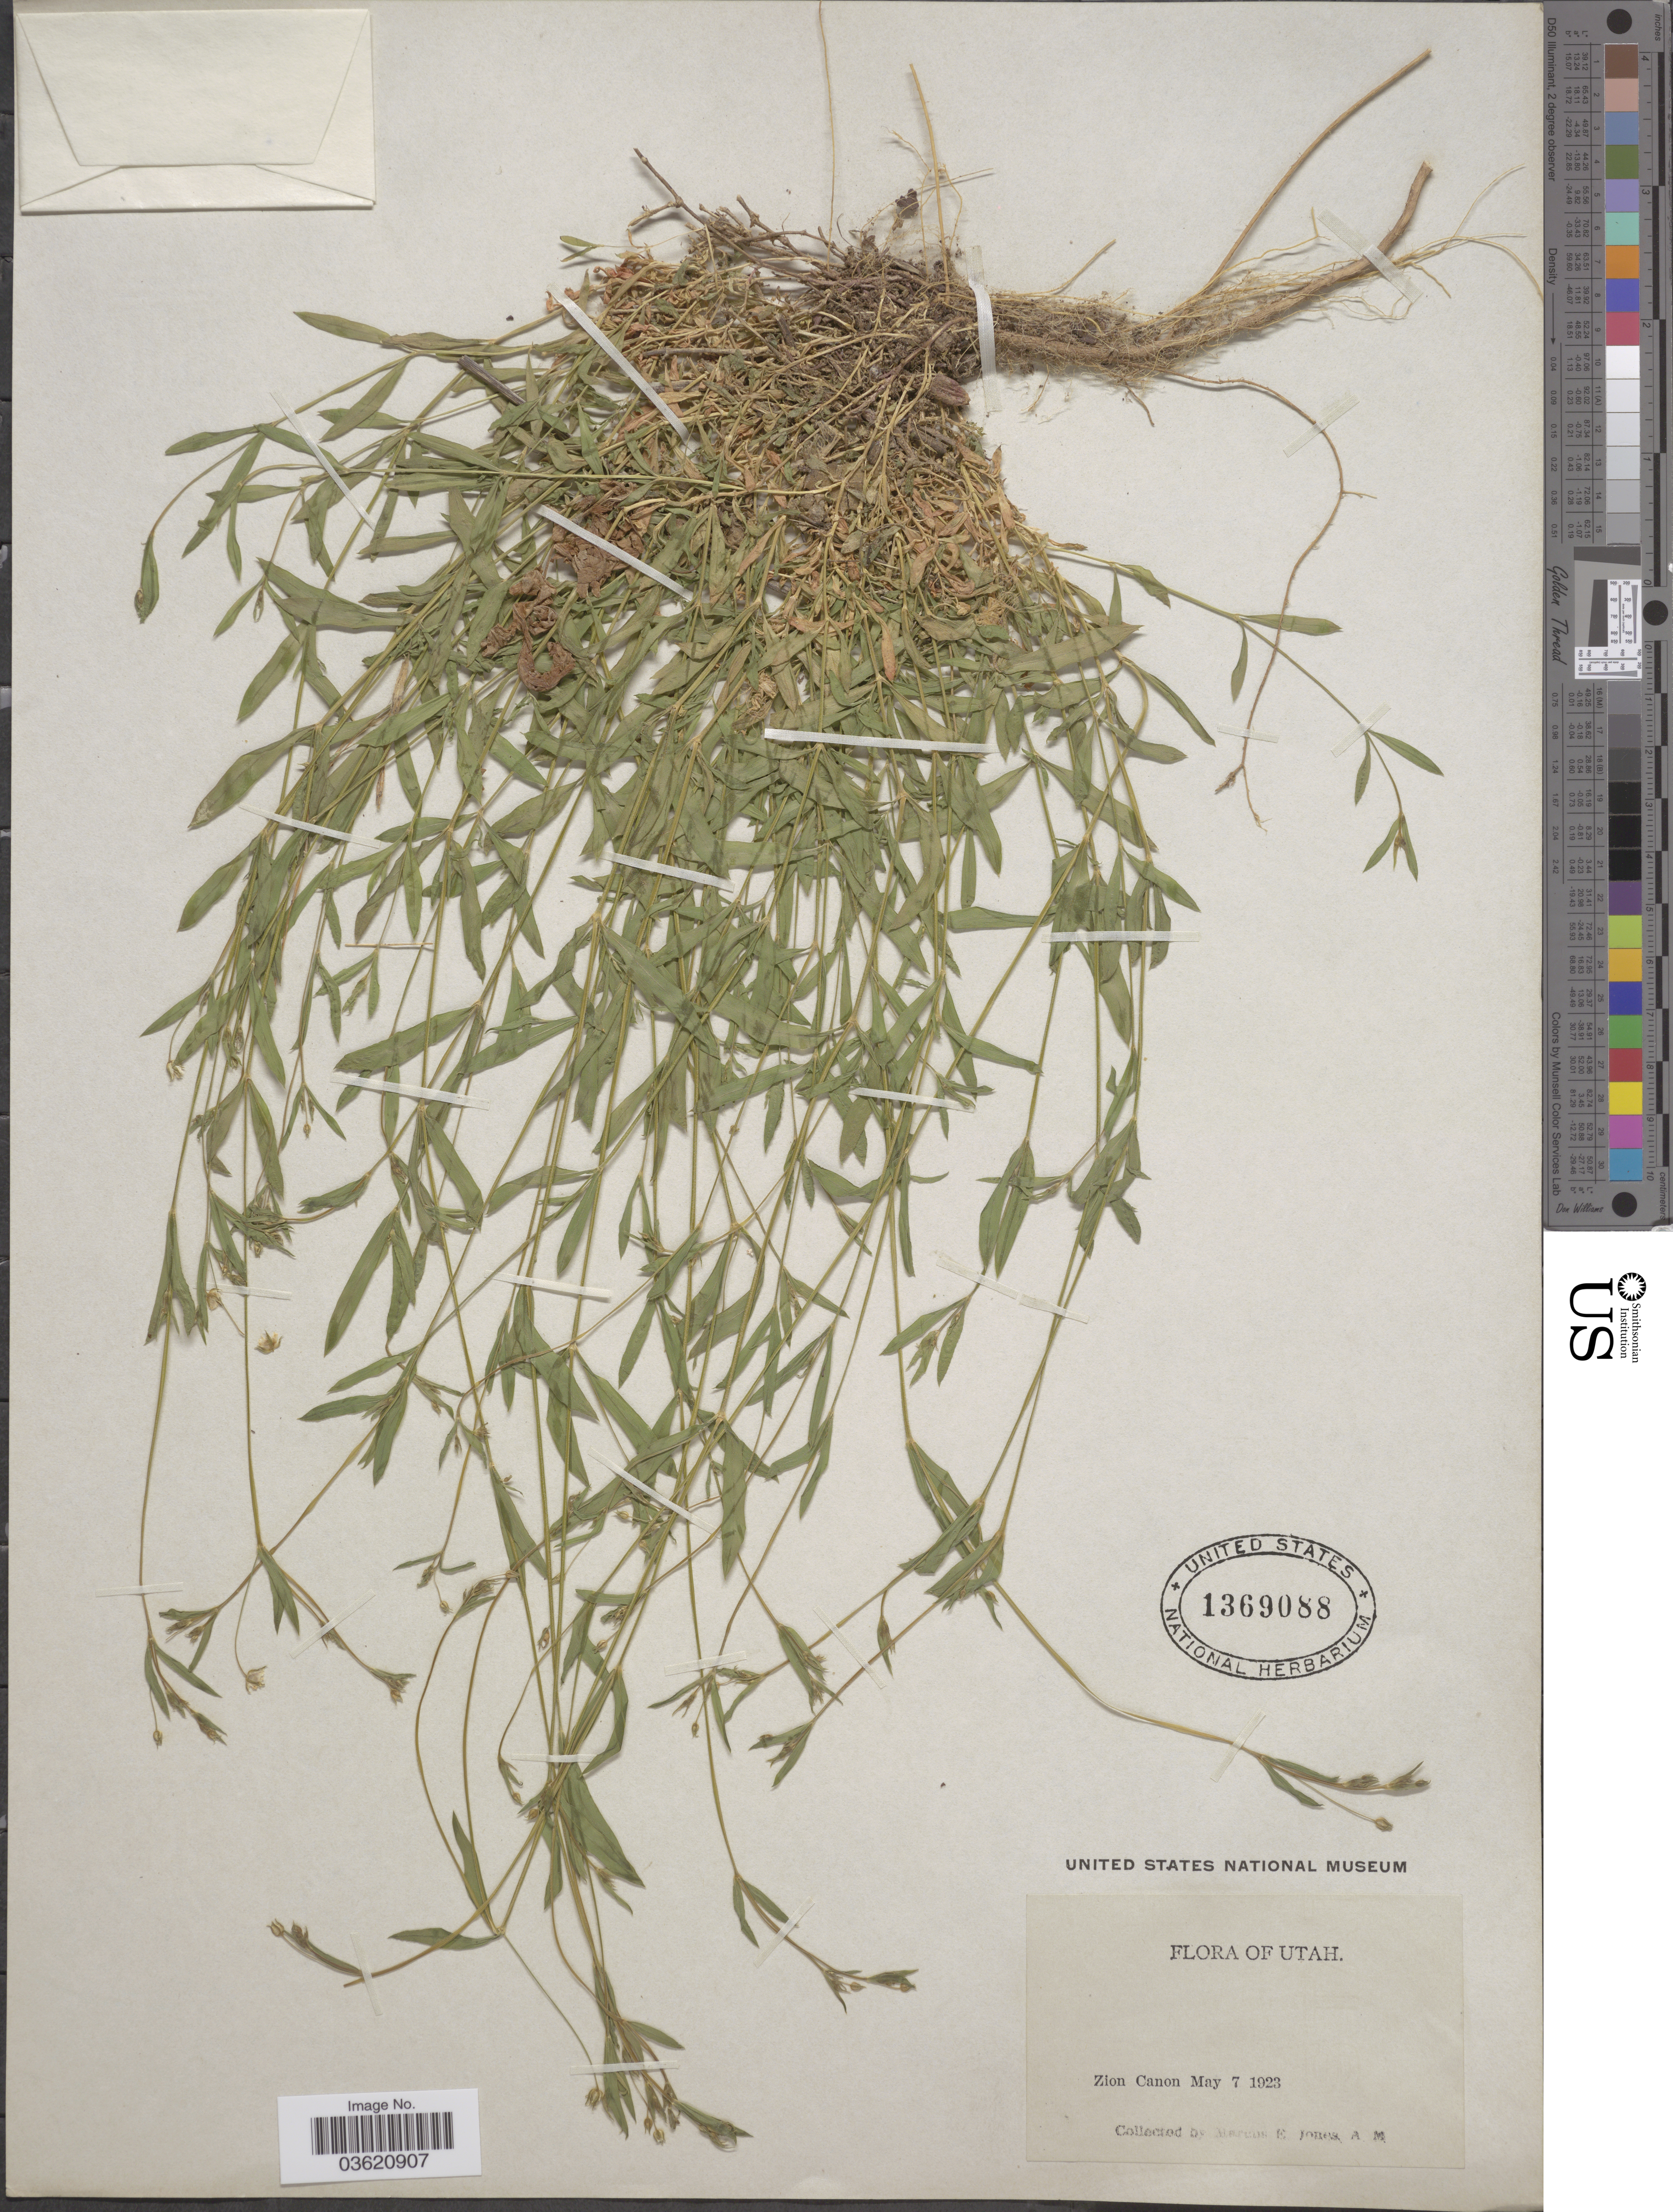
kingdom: Plantae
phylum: Tracheophyta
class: Magnoliopsida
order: Caryophyllales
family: Caryophyllaceae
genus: Arenaria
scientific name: Arenaria lanuginosa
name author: (Michx.) Rohrb.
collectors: M. E. Jones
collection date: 1923-05-07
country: United States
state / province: Utah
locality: Zion Canon.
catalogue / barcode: US 1369088